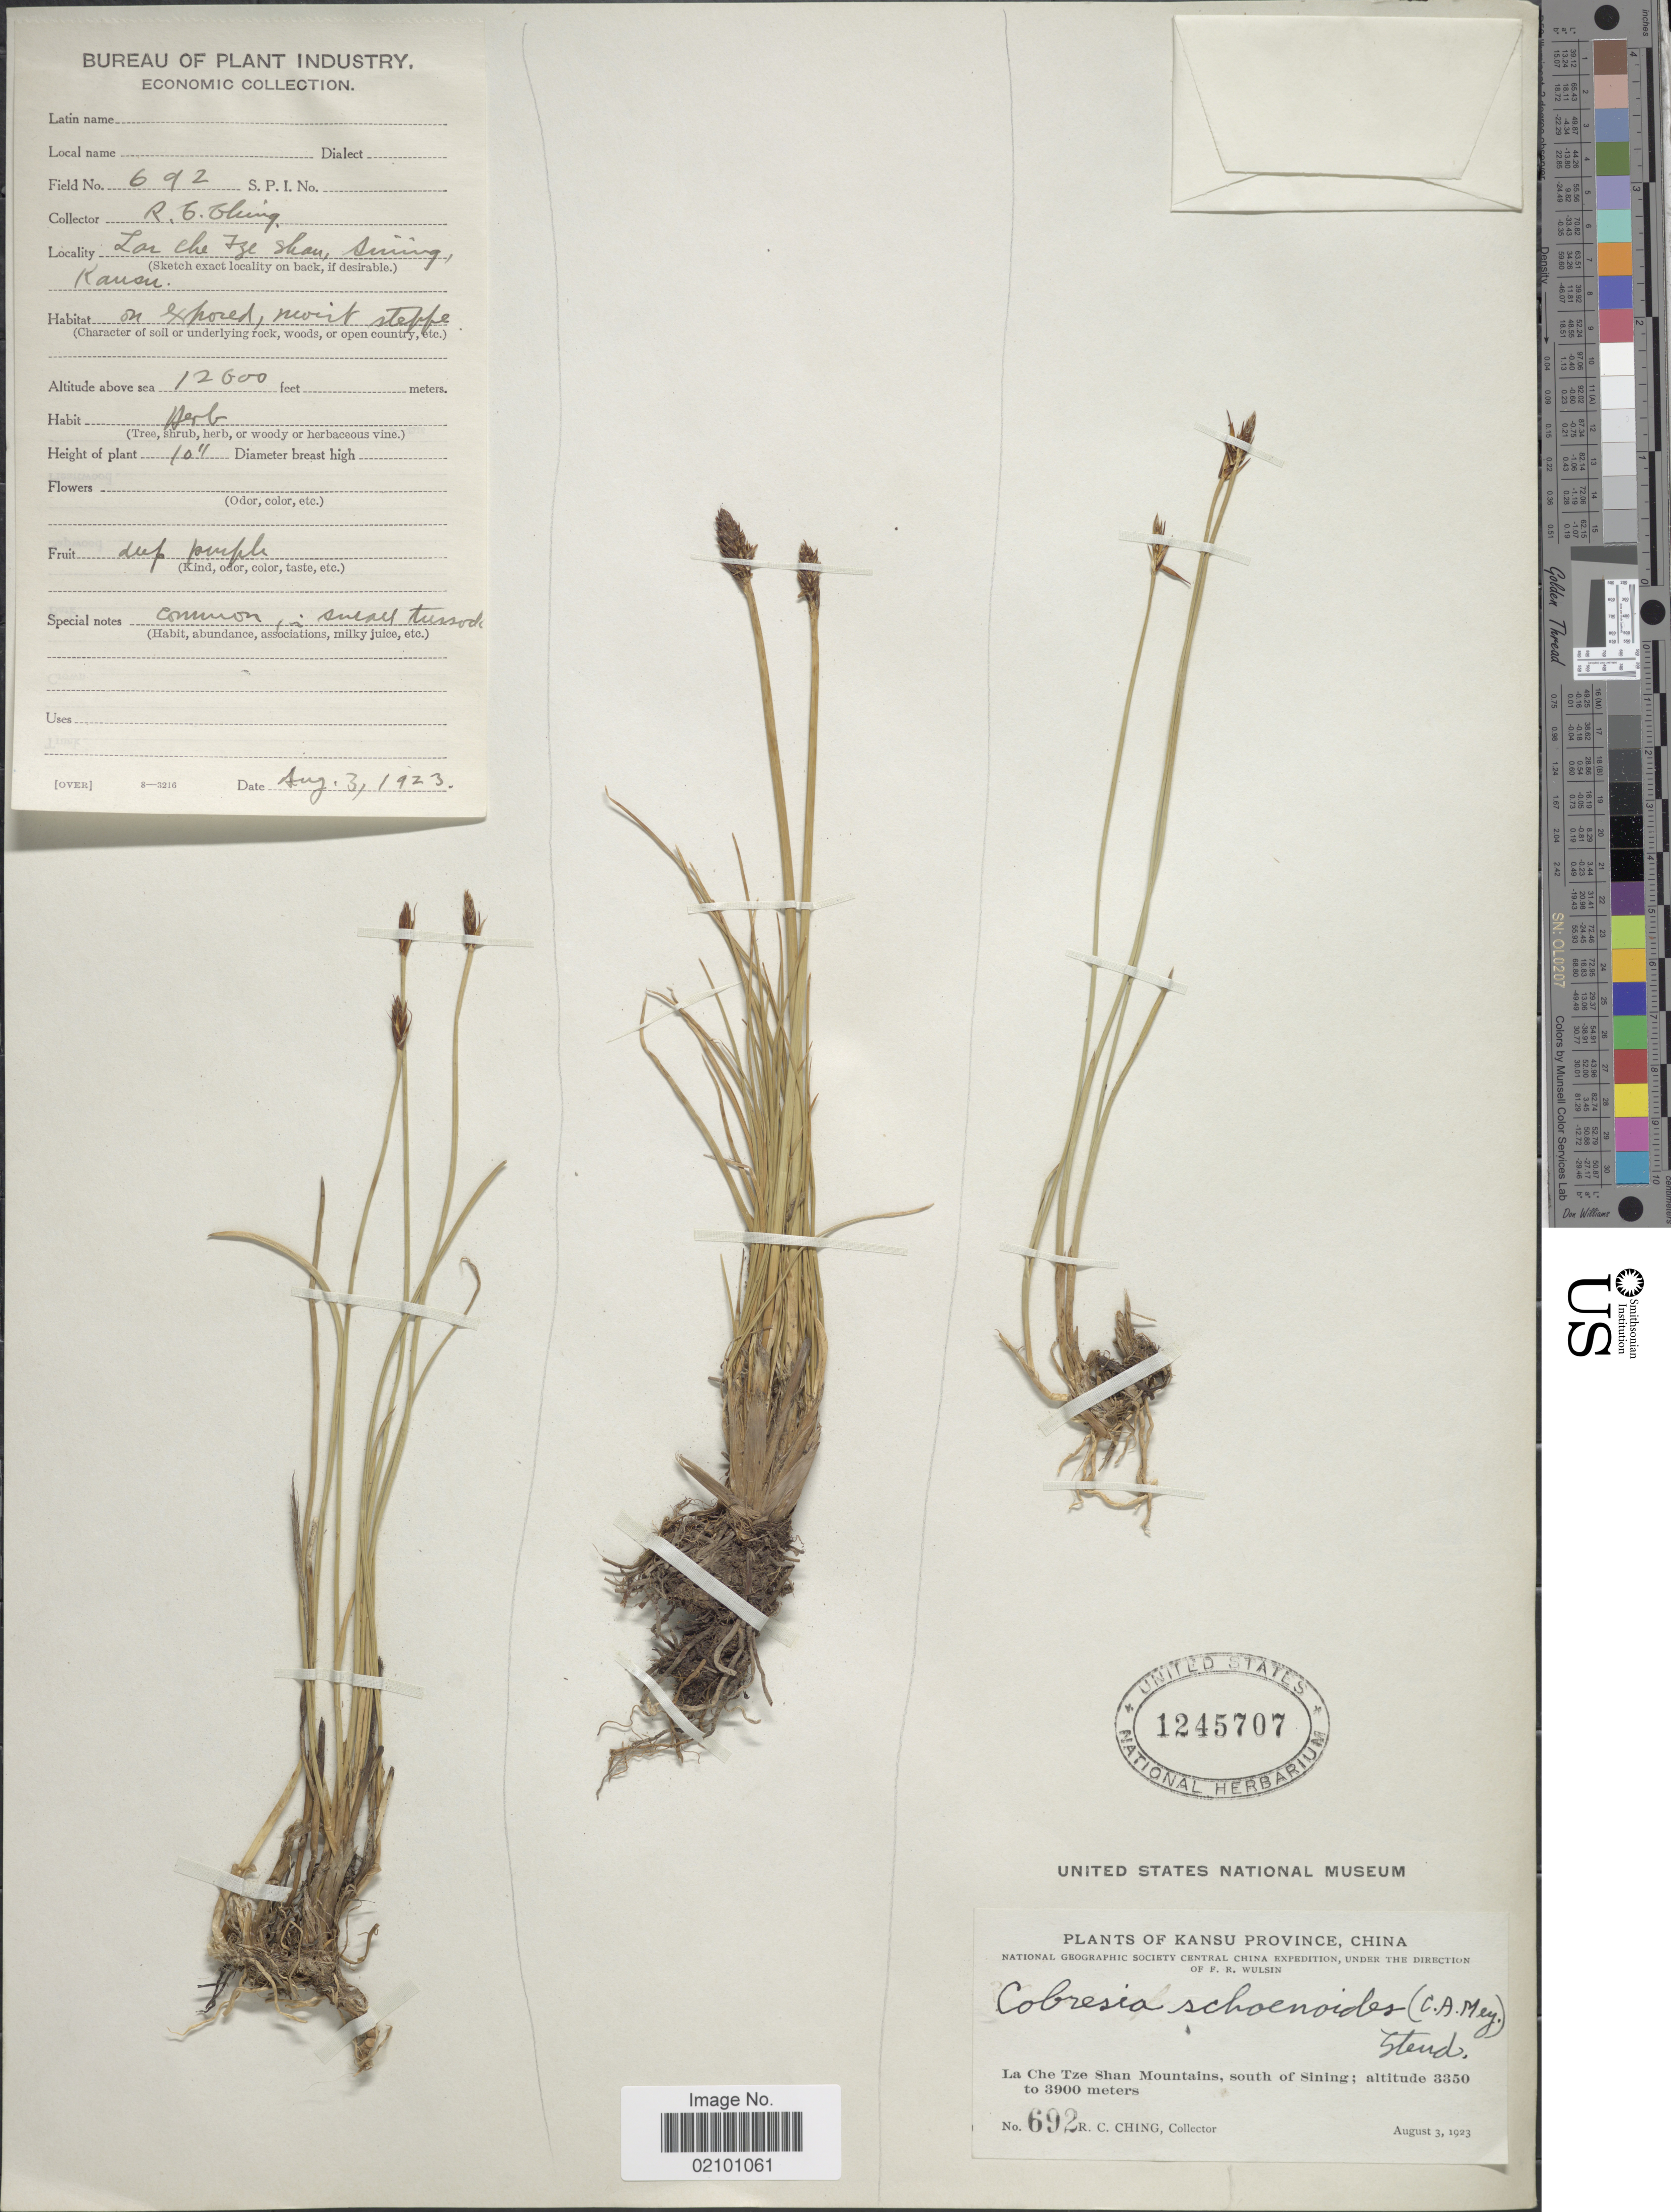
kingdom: Plantae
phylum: Tracheophyta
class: Liliopsida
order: Poales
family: Cyperaceae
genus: Carex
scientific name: Carex deasyi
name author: (C.B. Clarke) O. Yano & S.R. Zhang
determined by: Strong, M. T., (US), Smithsonian Institution - National Museum of Natural History (UNITED STATES)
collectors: R. C. Ching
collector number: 692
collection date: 1923-08-03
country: China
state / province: Gansu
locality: Kansu Province, La Che Tze Shan Mountains, south of Sining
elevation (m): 3350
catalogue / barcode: US 1245707